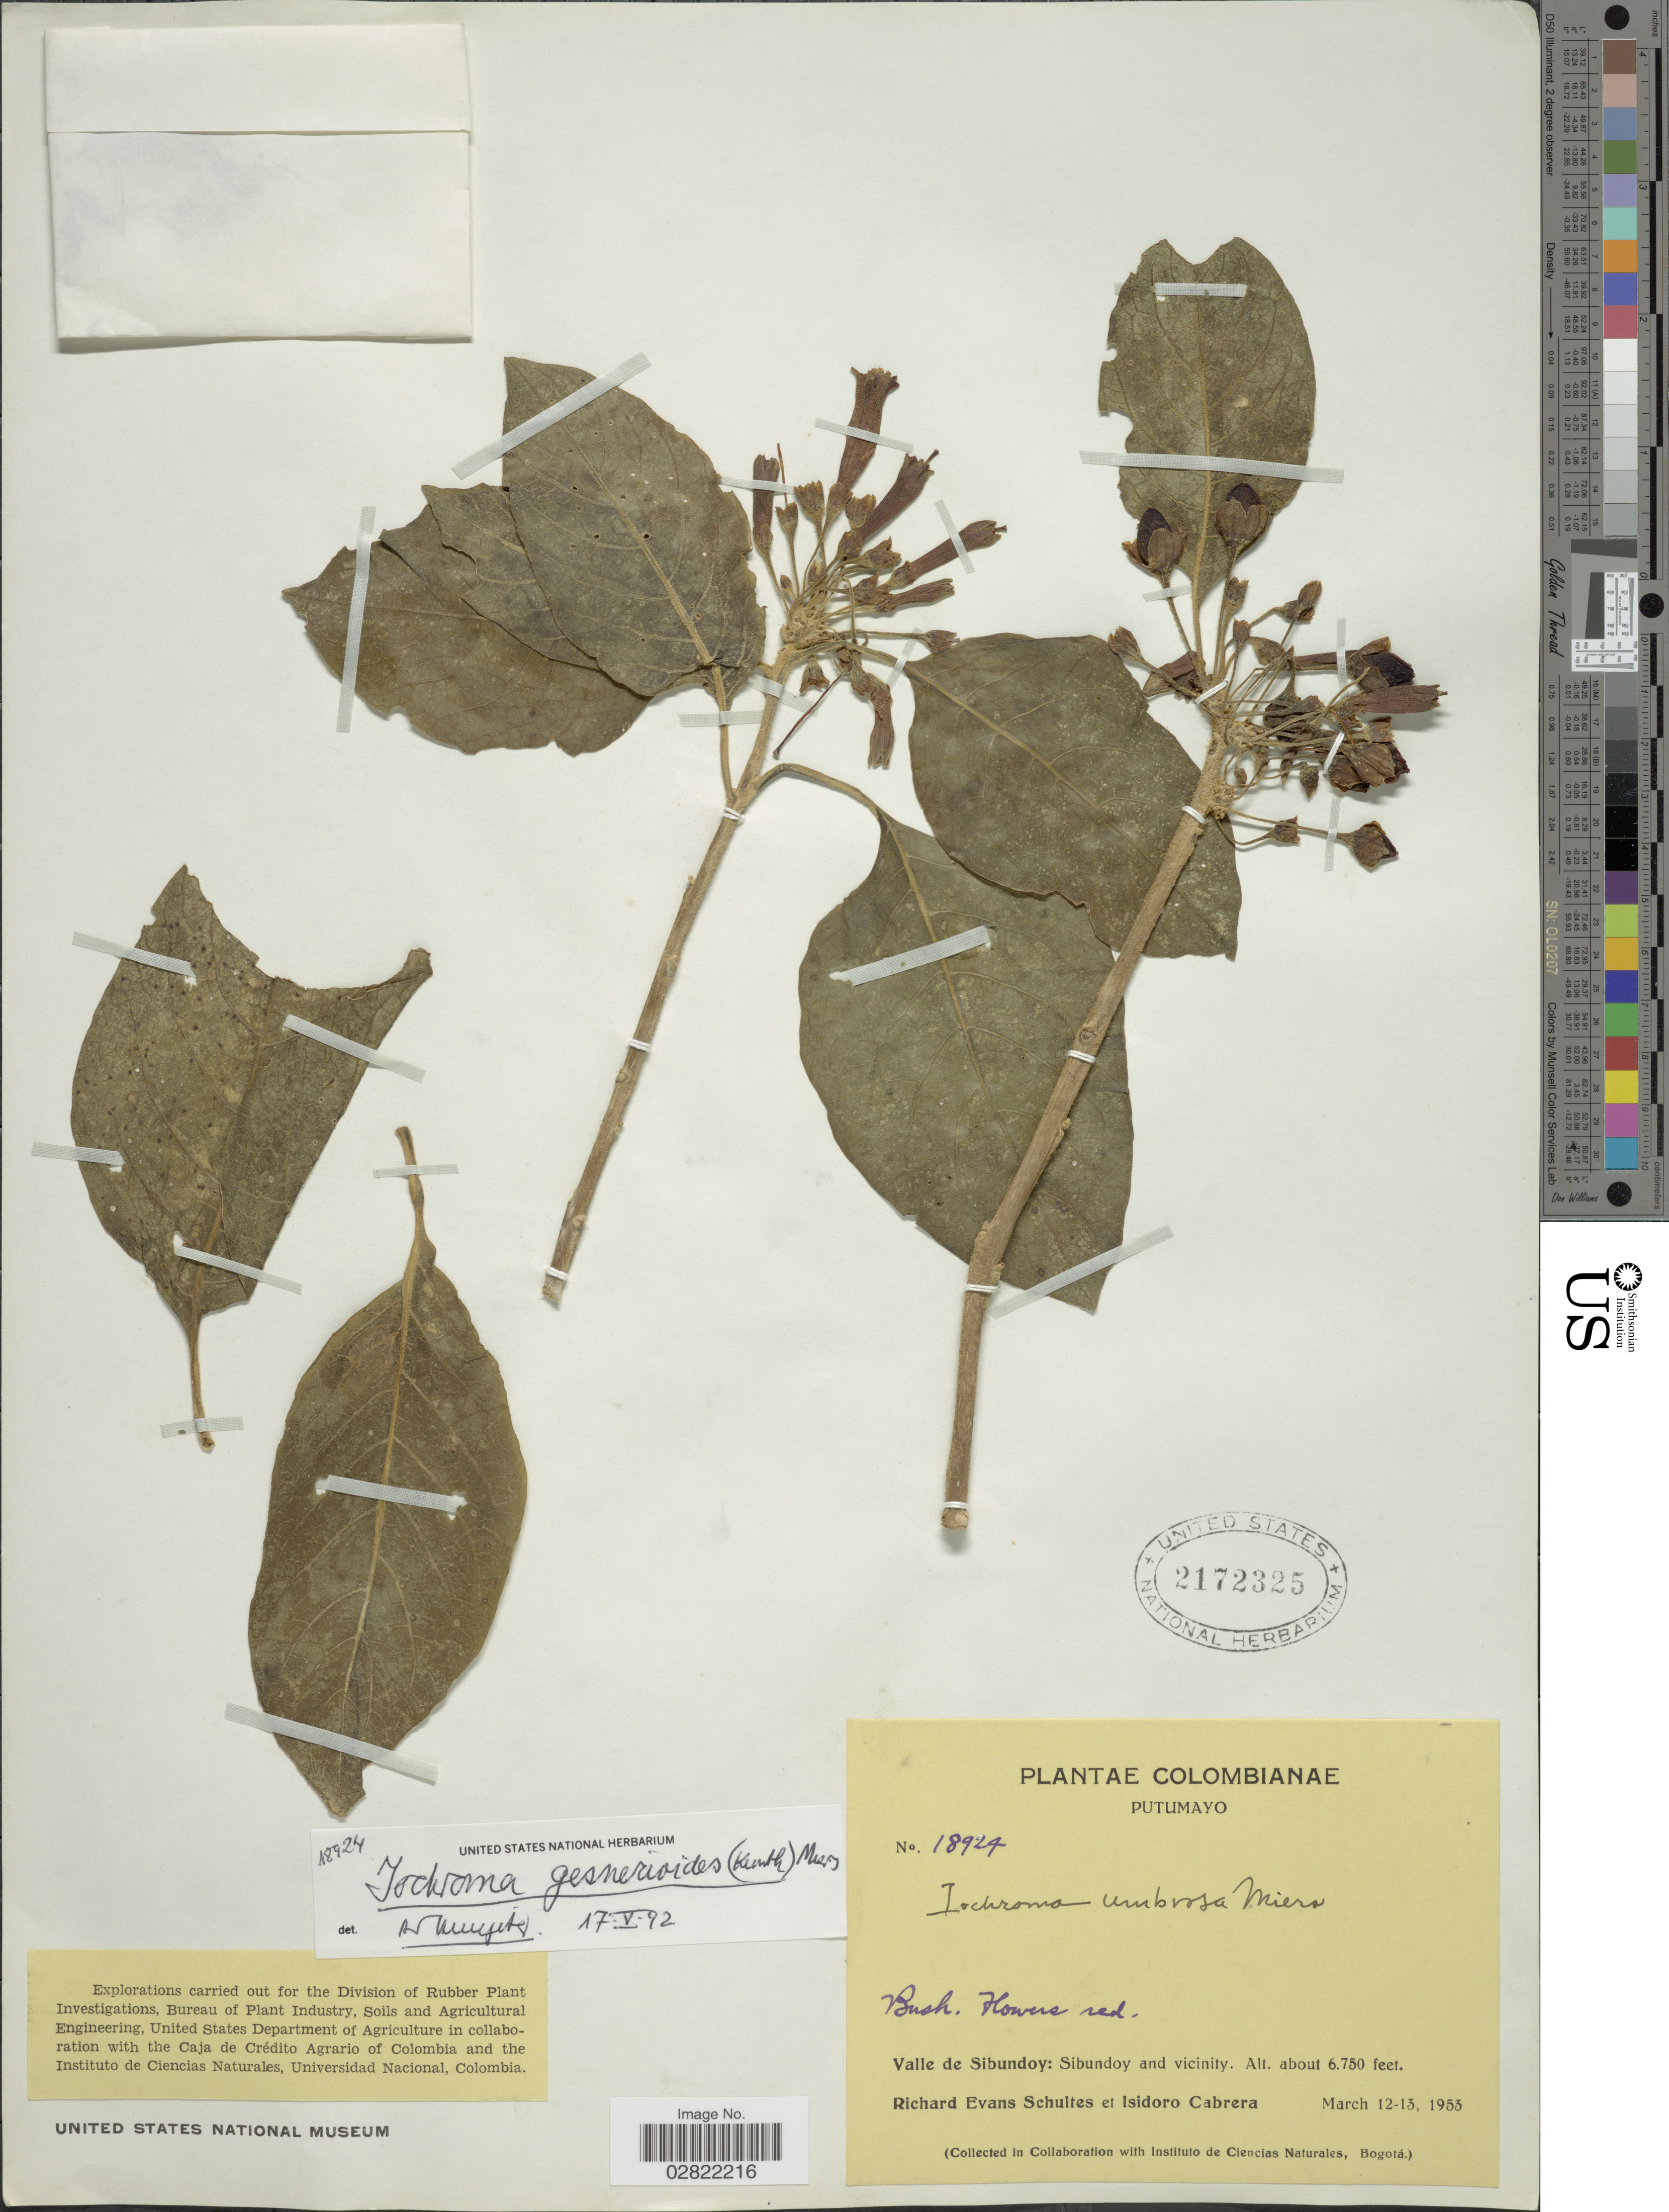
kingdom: Plantae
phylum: Tracheophyta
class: Magnoliopsida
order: Solanales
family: Solanaceae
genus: Iochroma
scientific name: Iochroma gesnerioides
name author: (Kunth) Miers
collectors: R. E. Schultes & I. Cabrera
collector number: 18924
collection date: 1953-03-12/1953-03-13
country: Colombia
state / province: Putumayo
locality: Valle de Sibundoy: Sibundoy and vicinity.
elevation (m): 2057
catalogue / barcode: US 2172325